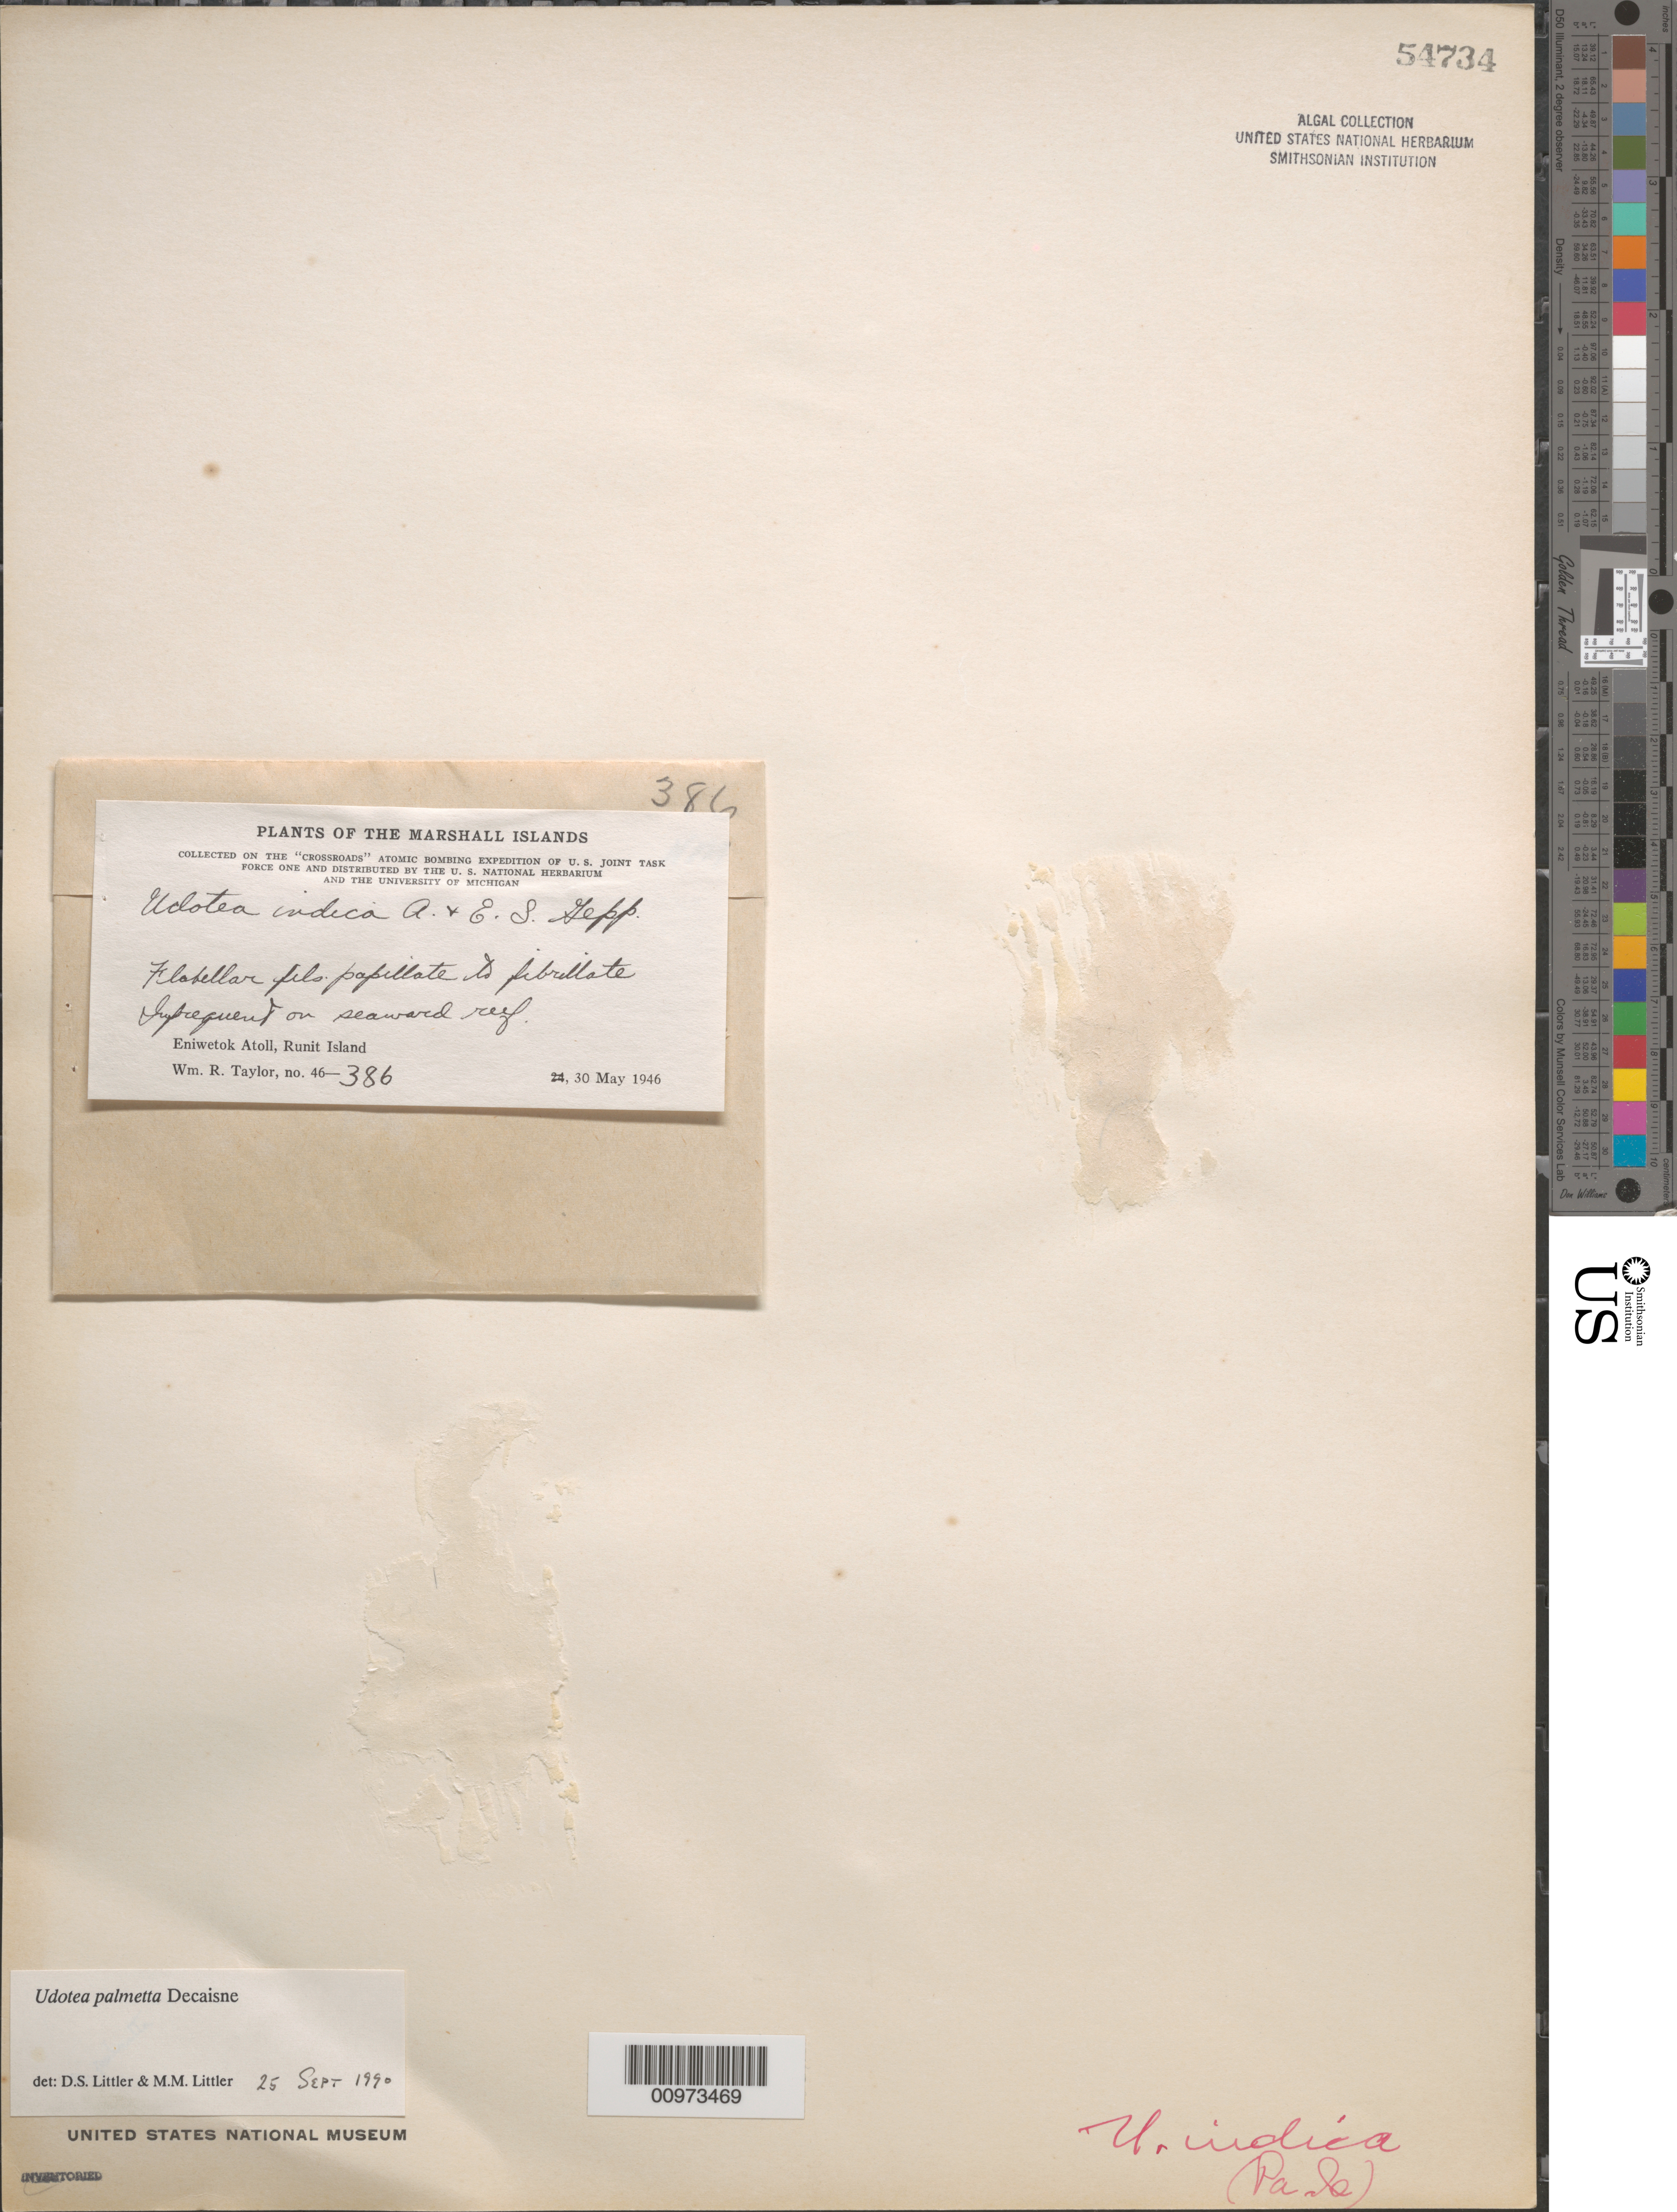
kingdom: Plantae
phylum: Chlorophyta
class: Ulvophyceae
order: Bryopsidales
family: Udoteaceae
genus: Udotea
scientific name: Udotea palmetta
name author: Decne.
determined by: Littler, D. S.; Littler, M. M.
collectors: W. R. Taylor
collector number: WRT 46-386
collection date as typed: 30 May 1946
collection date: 1946-05-30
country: Marshall Islands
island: Enewetak [Eniwetok] Atoll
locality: Runit Islet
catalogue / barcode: US 54734